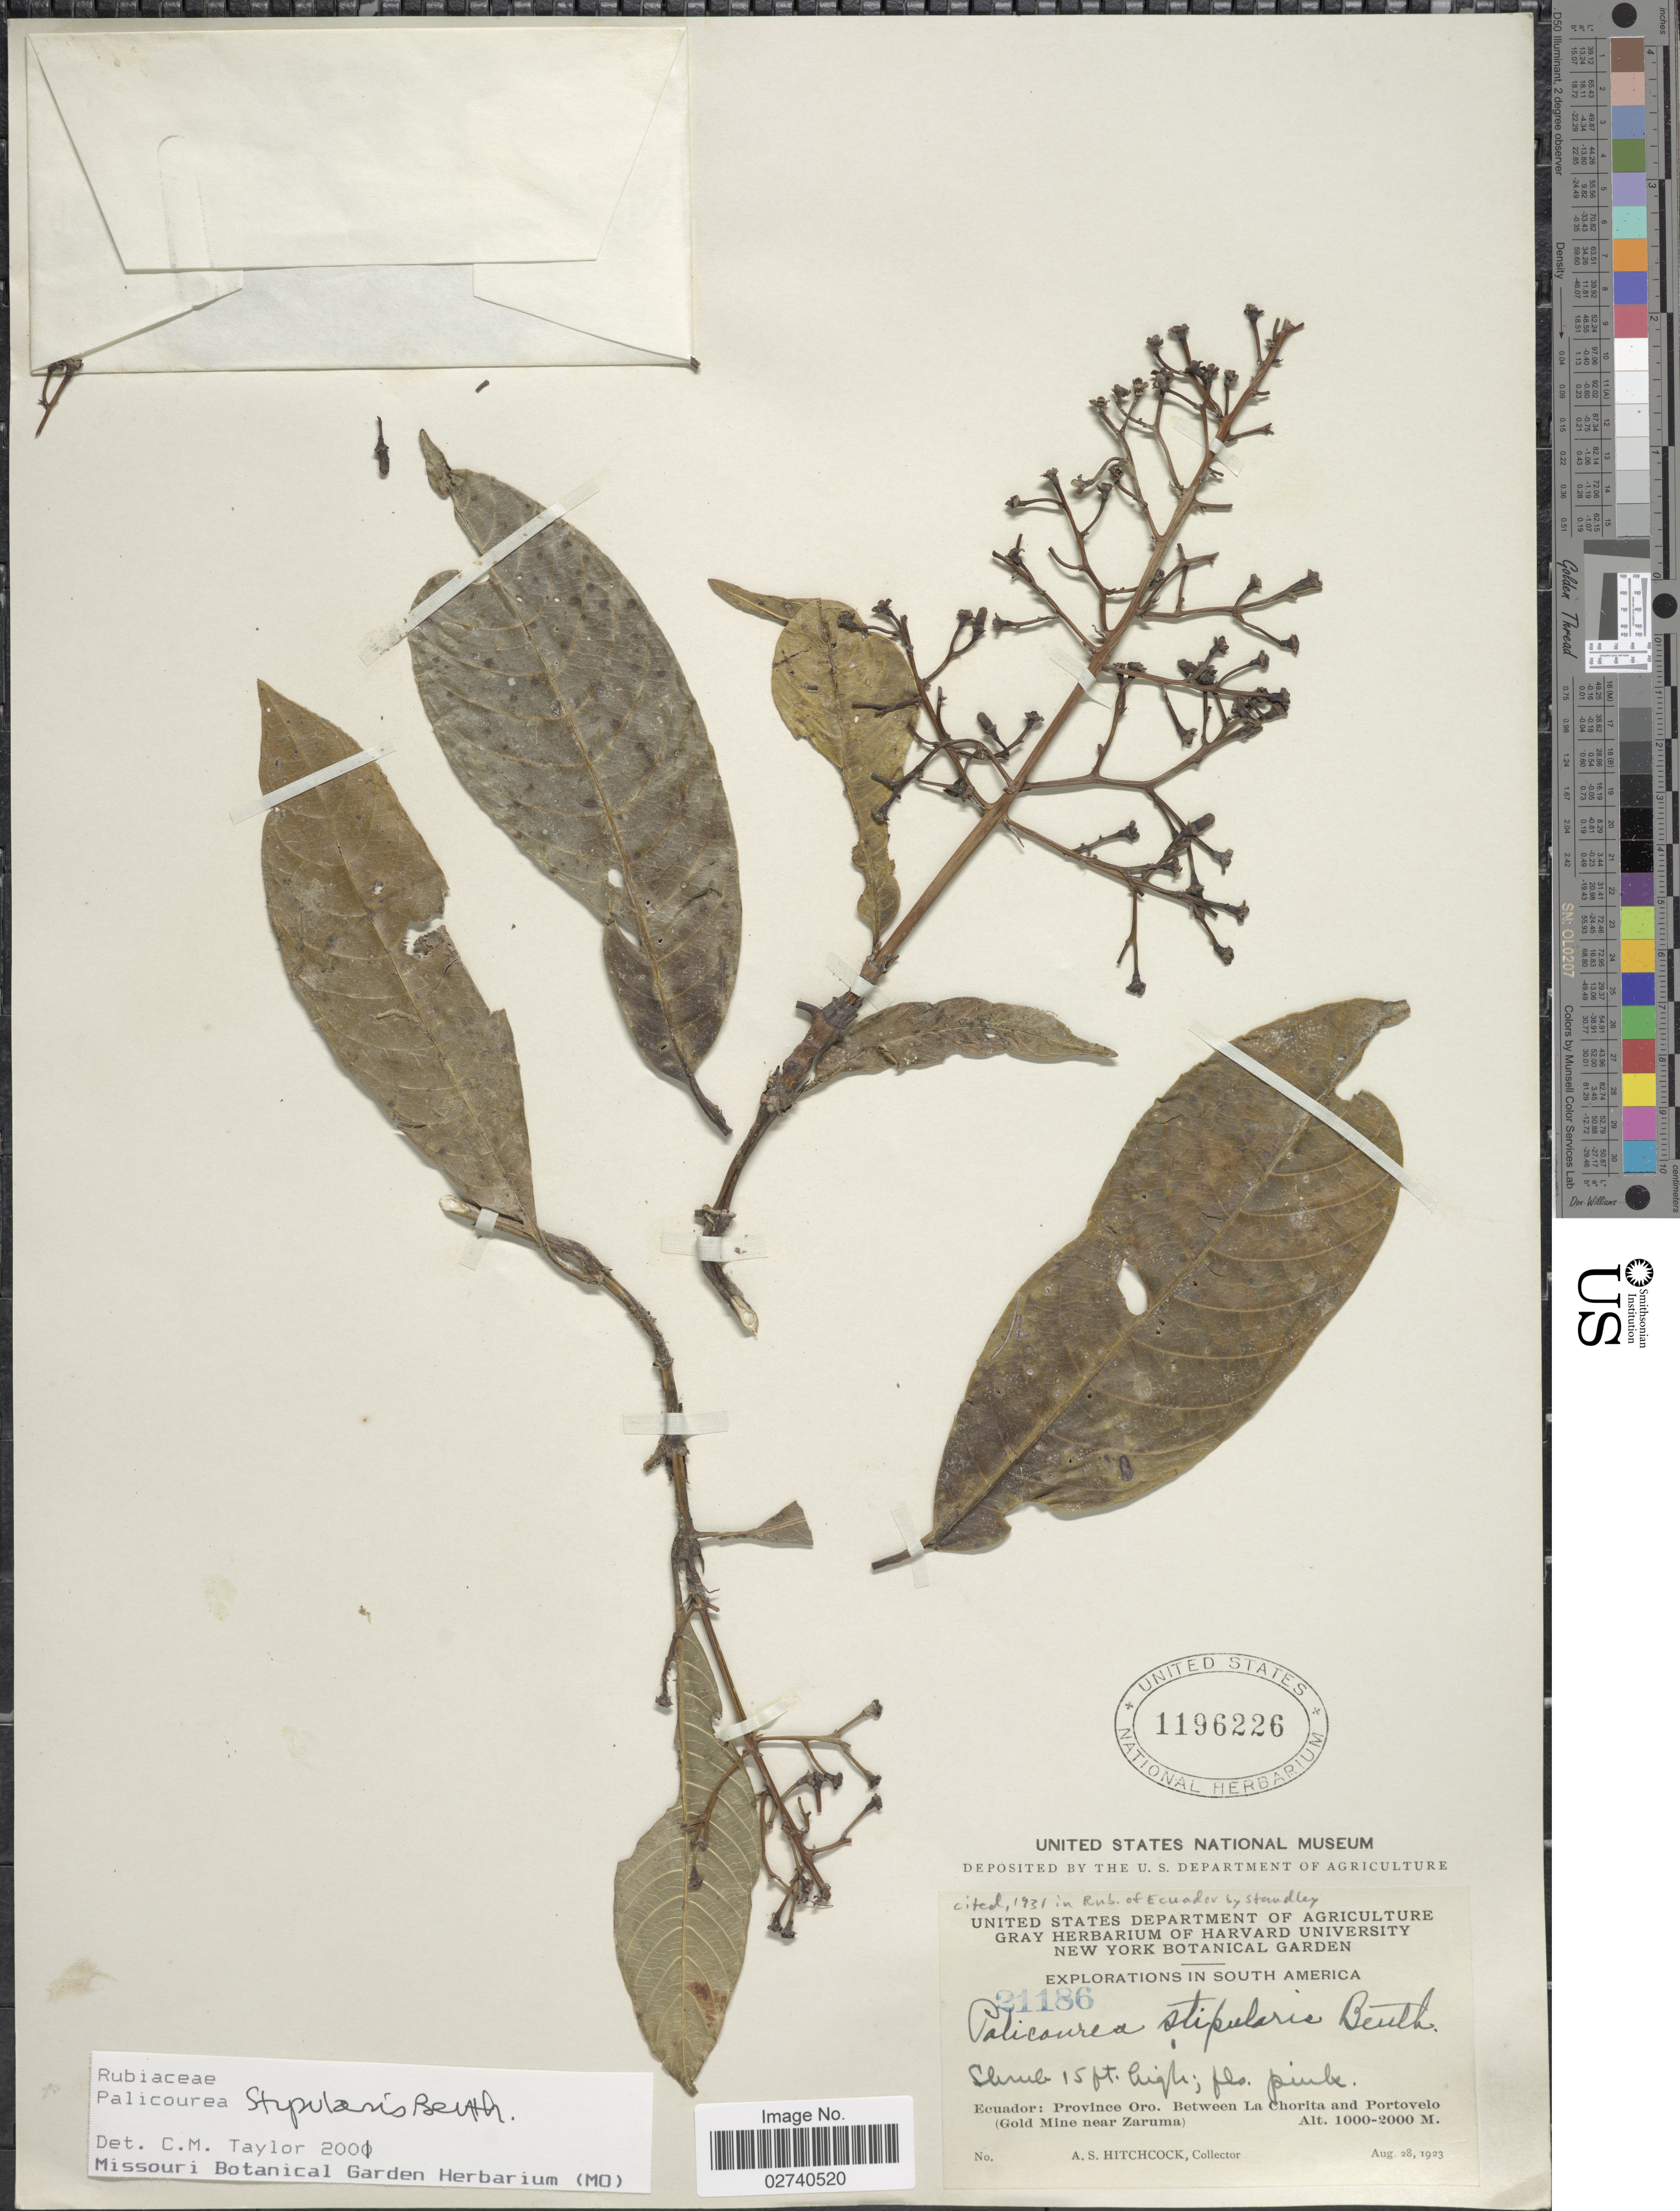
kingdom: Plantae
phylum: Tracheophyta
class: Magnoliopsida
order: Gentianales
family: Rubiaceae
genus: Palicourea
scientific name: Palicourea stipularis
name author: Benth.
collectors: A. S. Hitchcock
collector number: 21186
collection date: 1923-08-28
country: Ecuador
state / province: El Oro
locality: Province Oro. Between La Chorita and Portovelo (Gold Mine near Zaruma)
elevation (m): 1000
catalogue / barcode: US 1196226